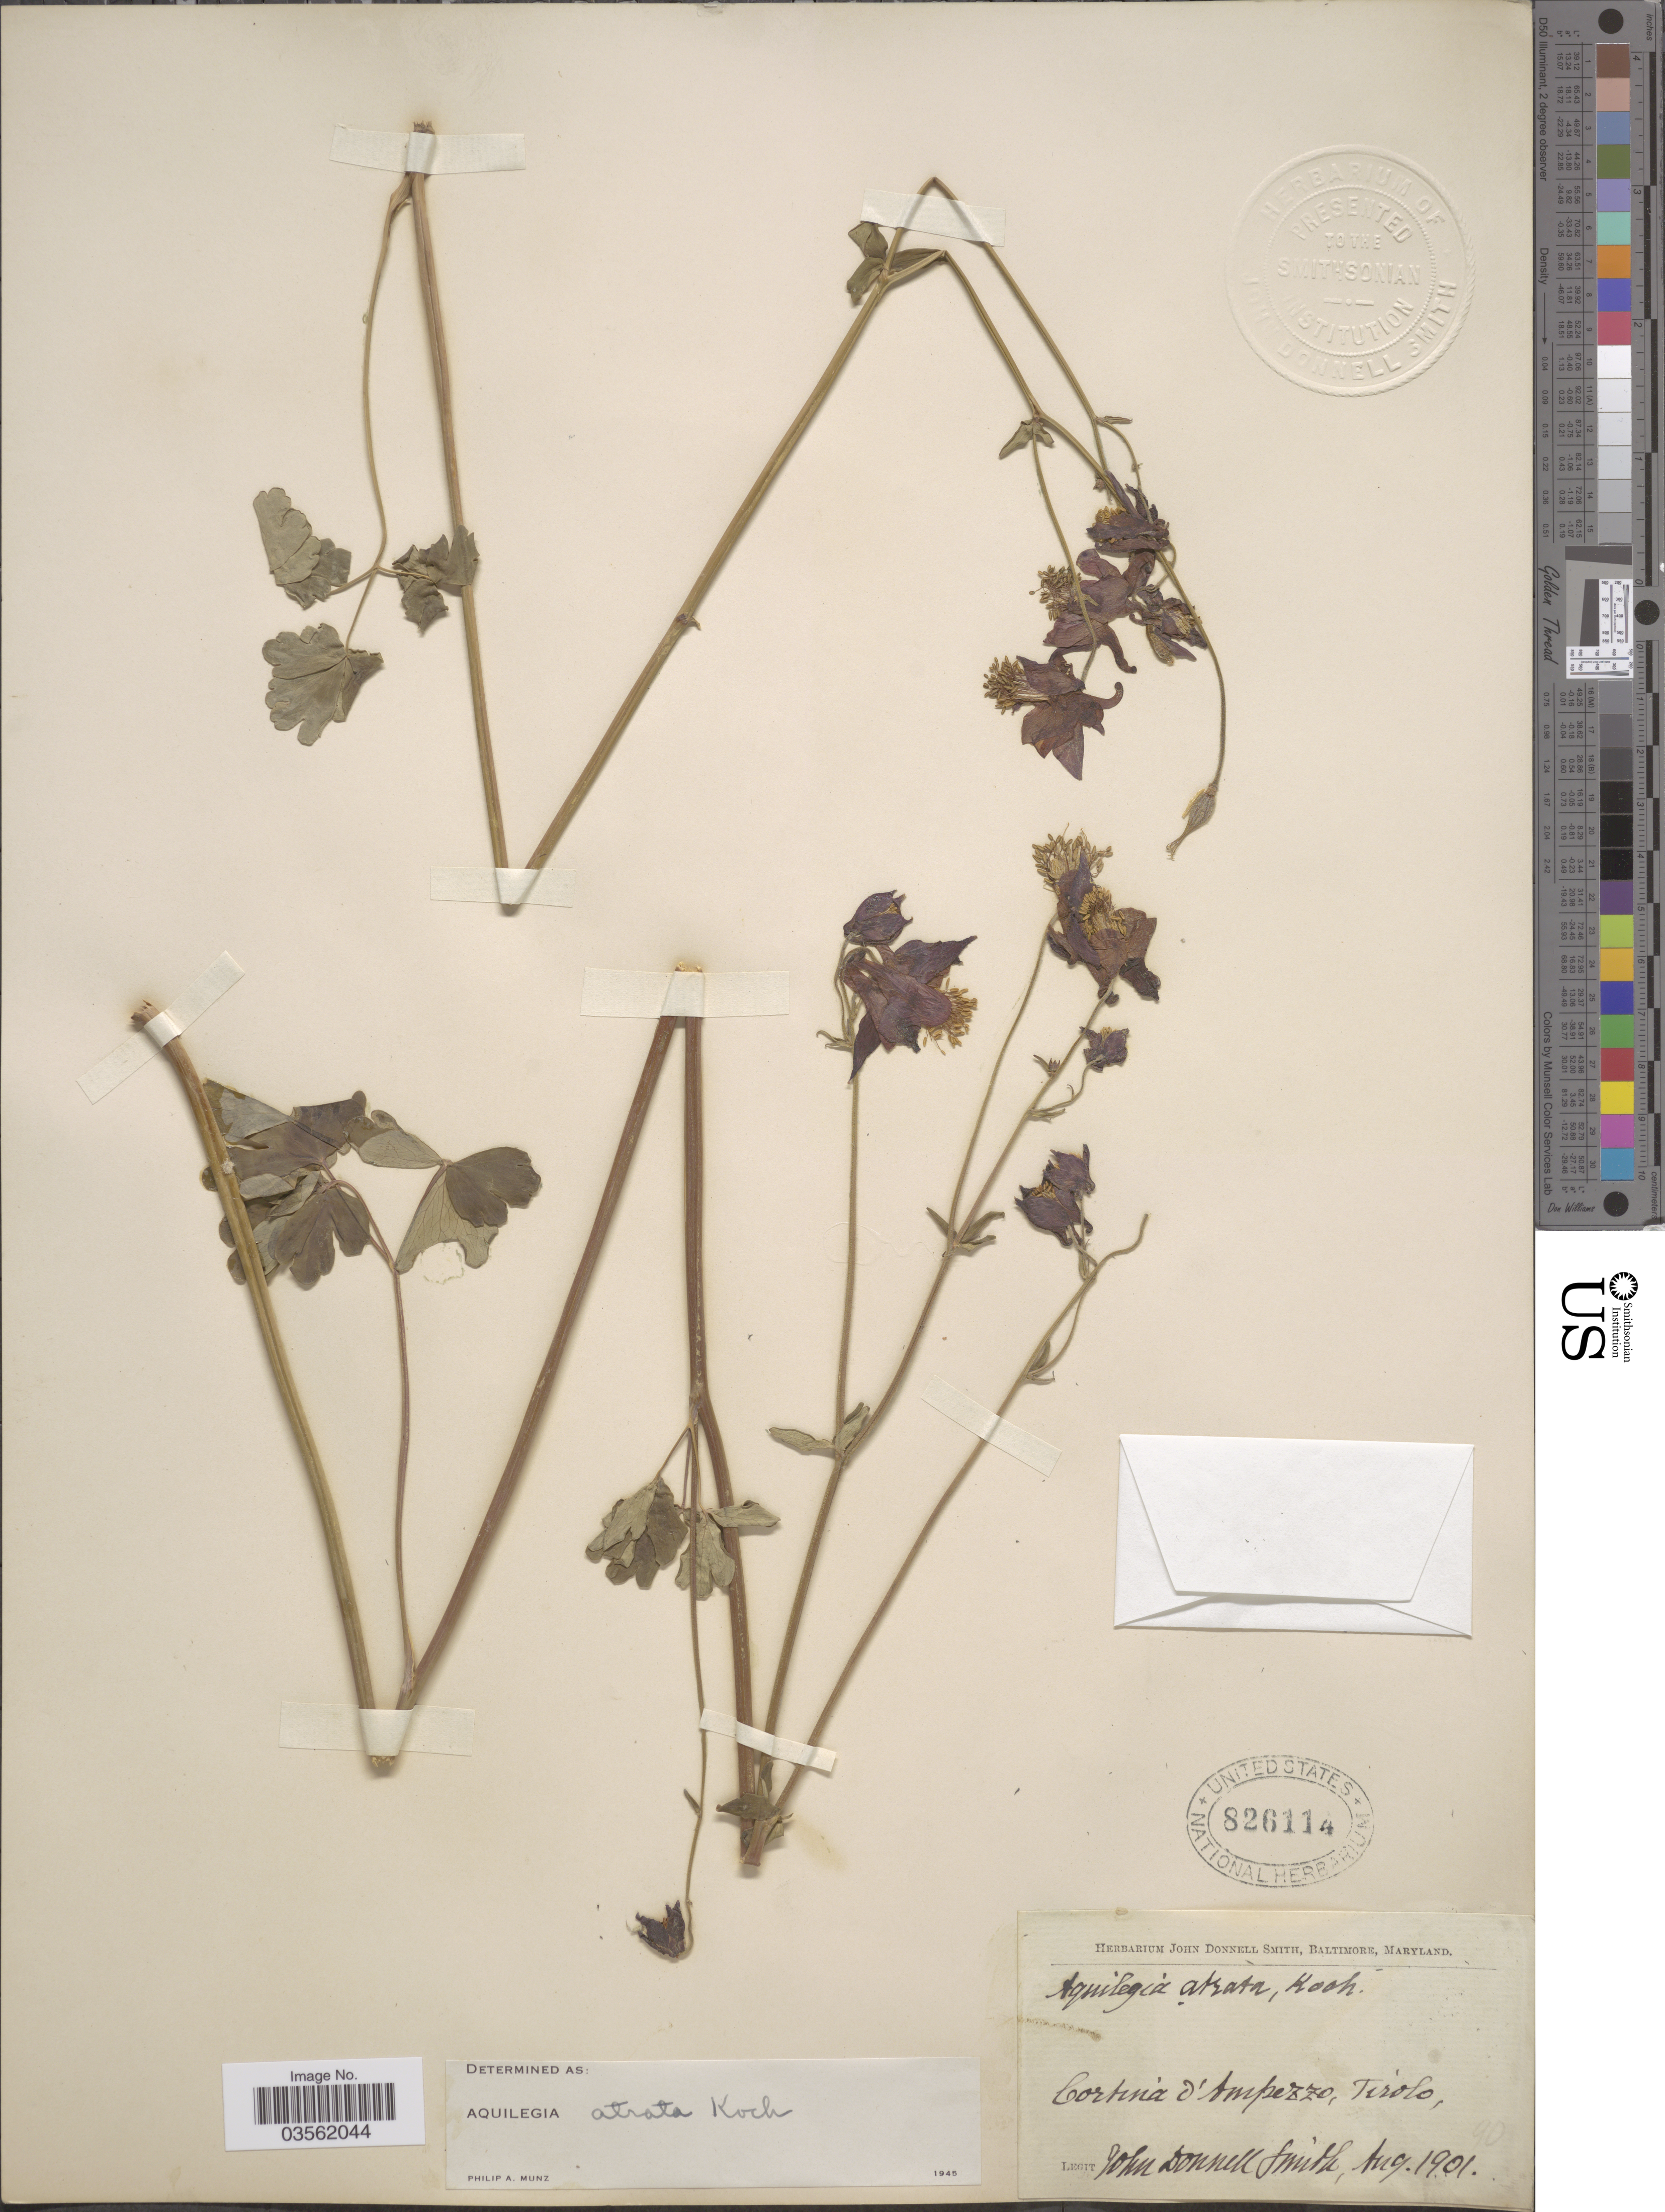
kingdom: Plantae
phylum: Tracheophyta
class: Magnoliopsida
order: Ranunculales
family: Ranunculaceae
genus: Aquilegia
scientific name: Aquilegia atrata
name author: Koch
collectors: J. Donnell Smith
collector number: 90*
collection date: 1901-08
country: Italy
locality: Cortina d'Ampezzo, Tirolo.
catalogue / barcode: US 826114